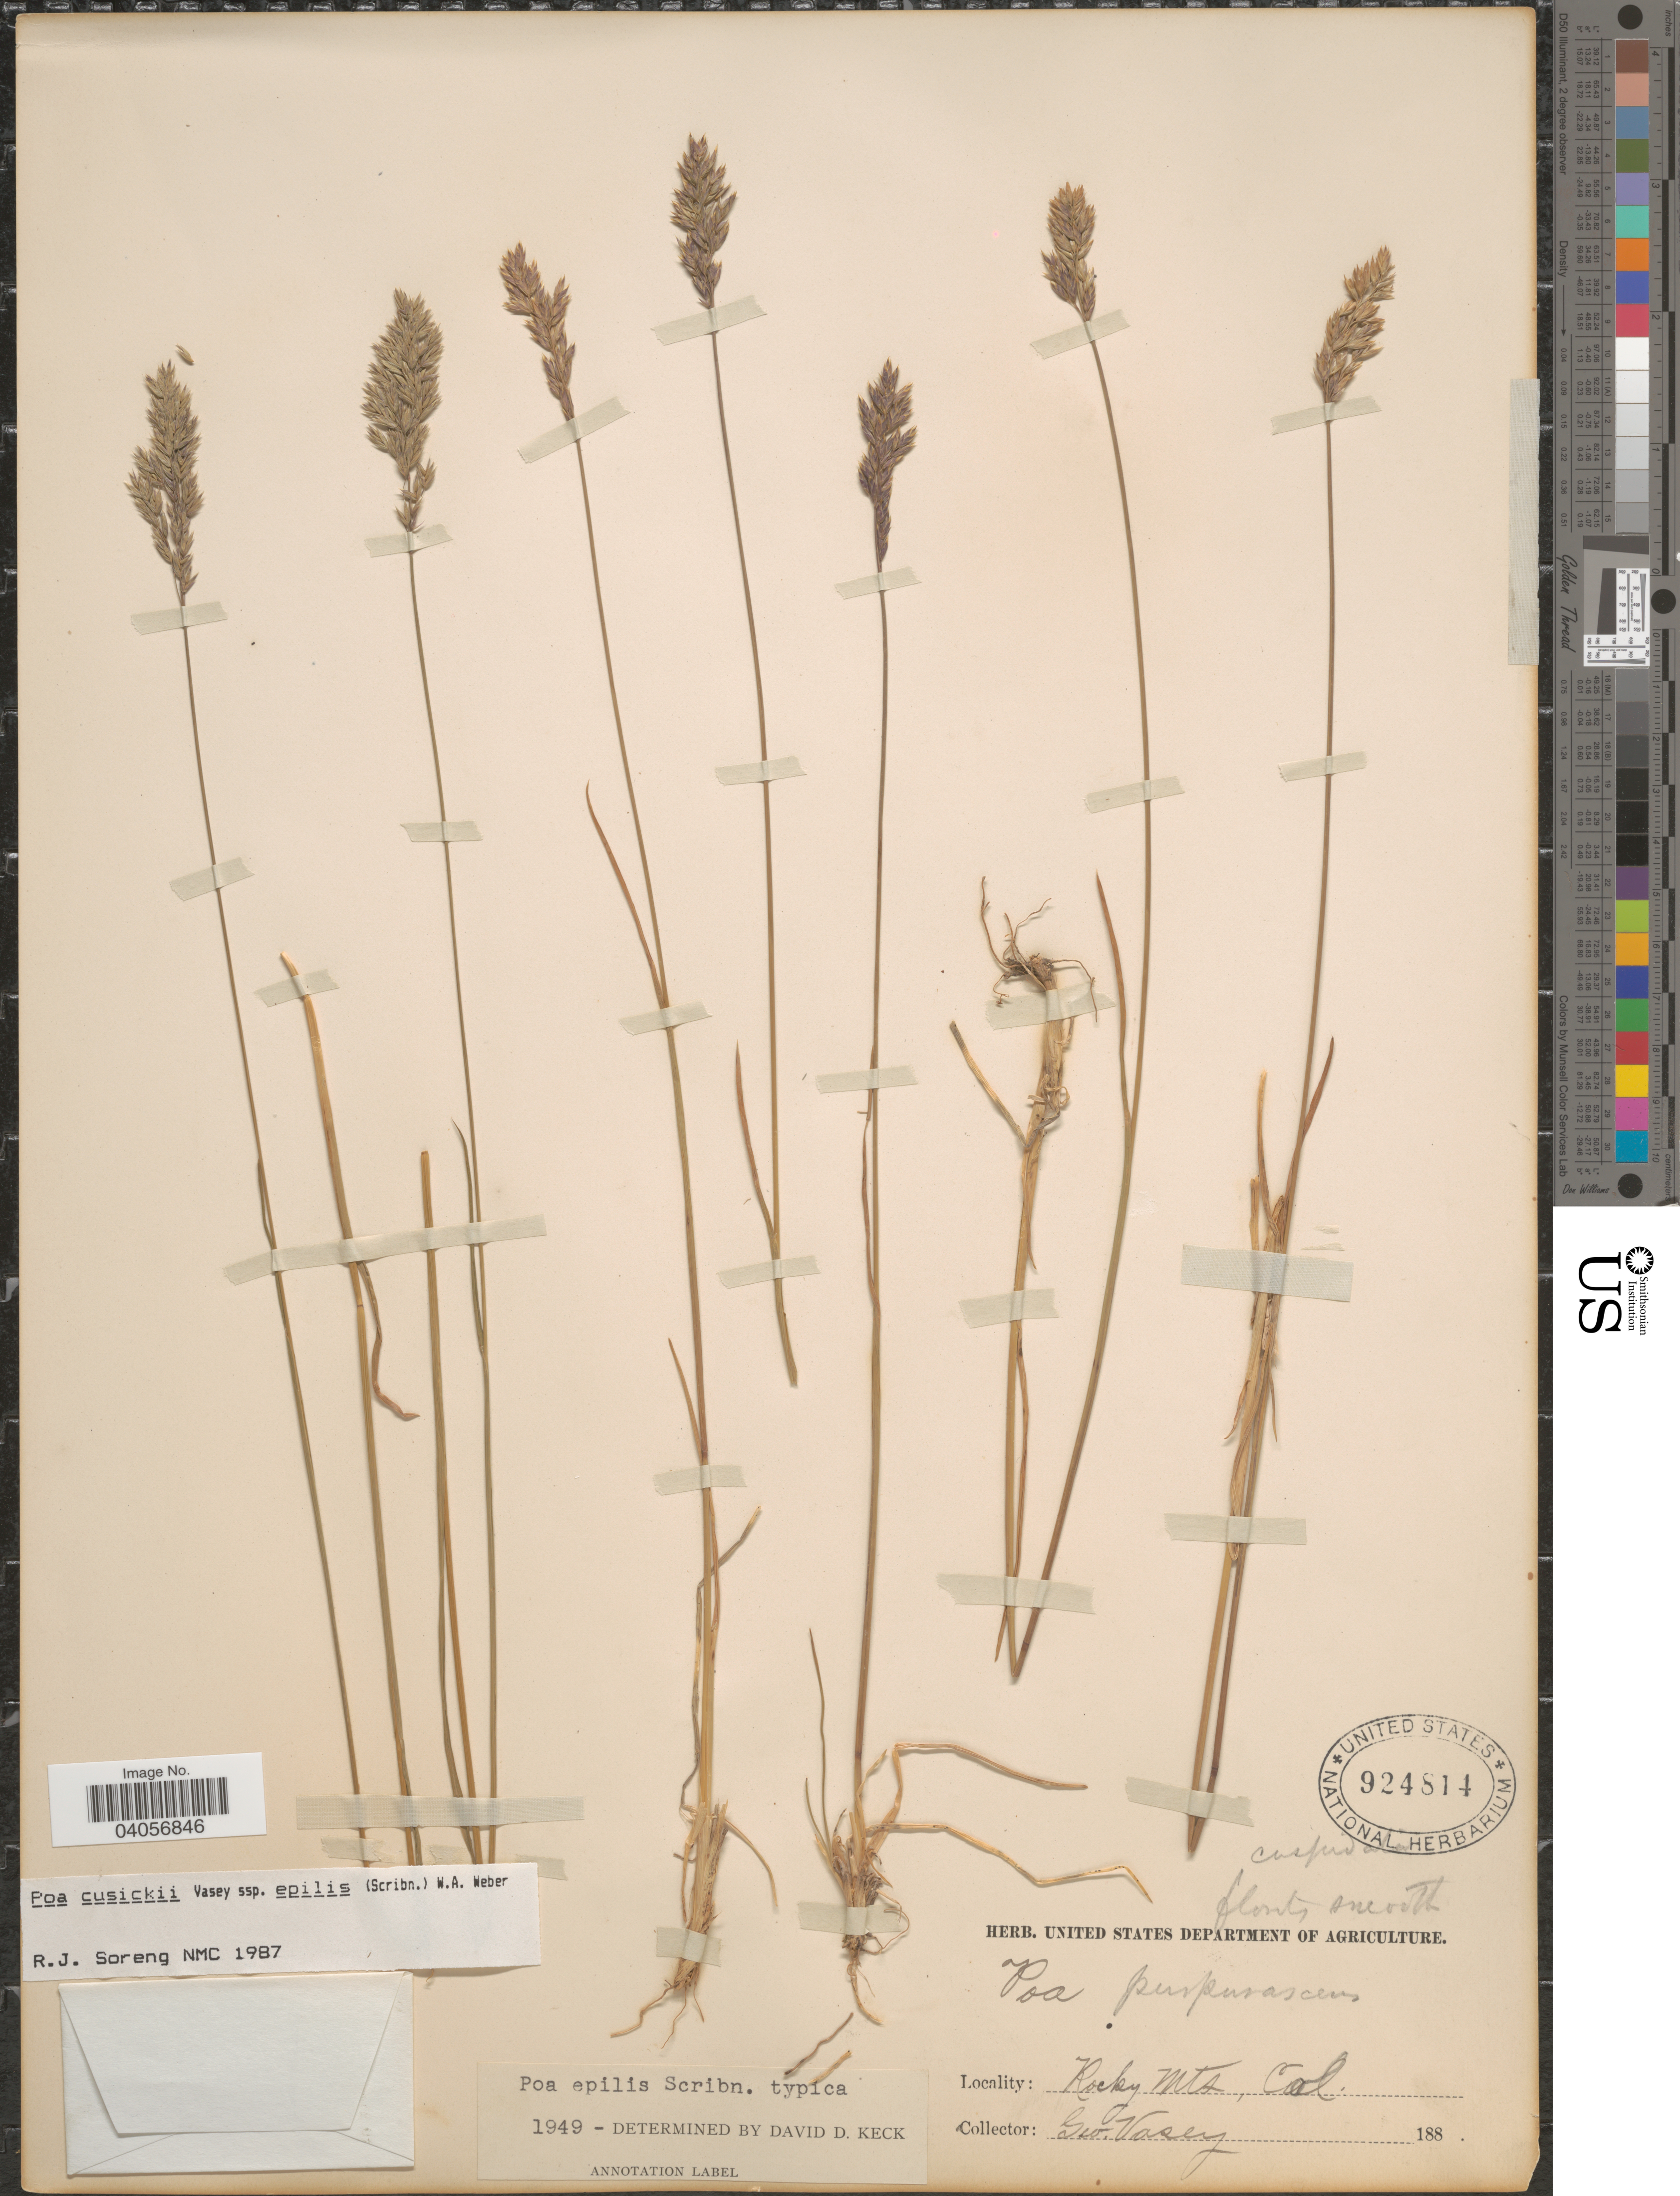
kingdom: Plantae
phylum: Tracheophyta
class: Liliopsida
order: Poales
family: Poaceae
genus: Poa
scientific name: Poa cusickii subsp. epilis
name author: (Scribn.) W.A. Weber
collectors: G. Vasey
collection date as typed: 188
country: United States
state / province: Colorado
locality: Rocky Mts.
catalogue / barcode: US 924814